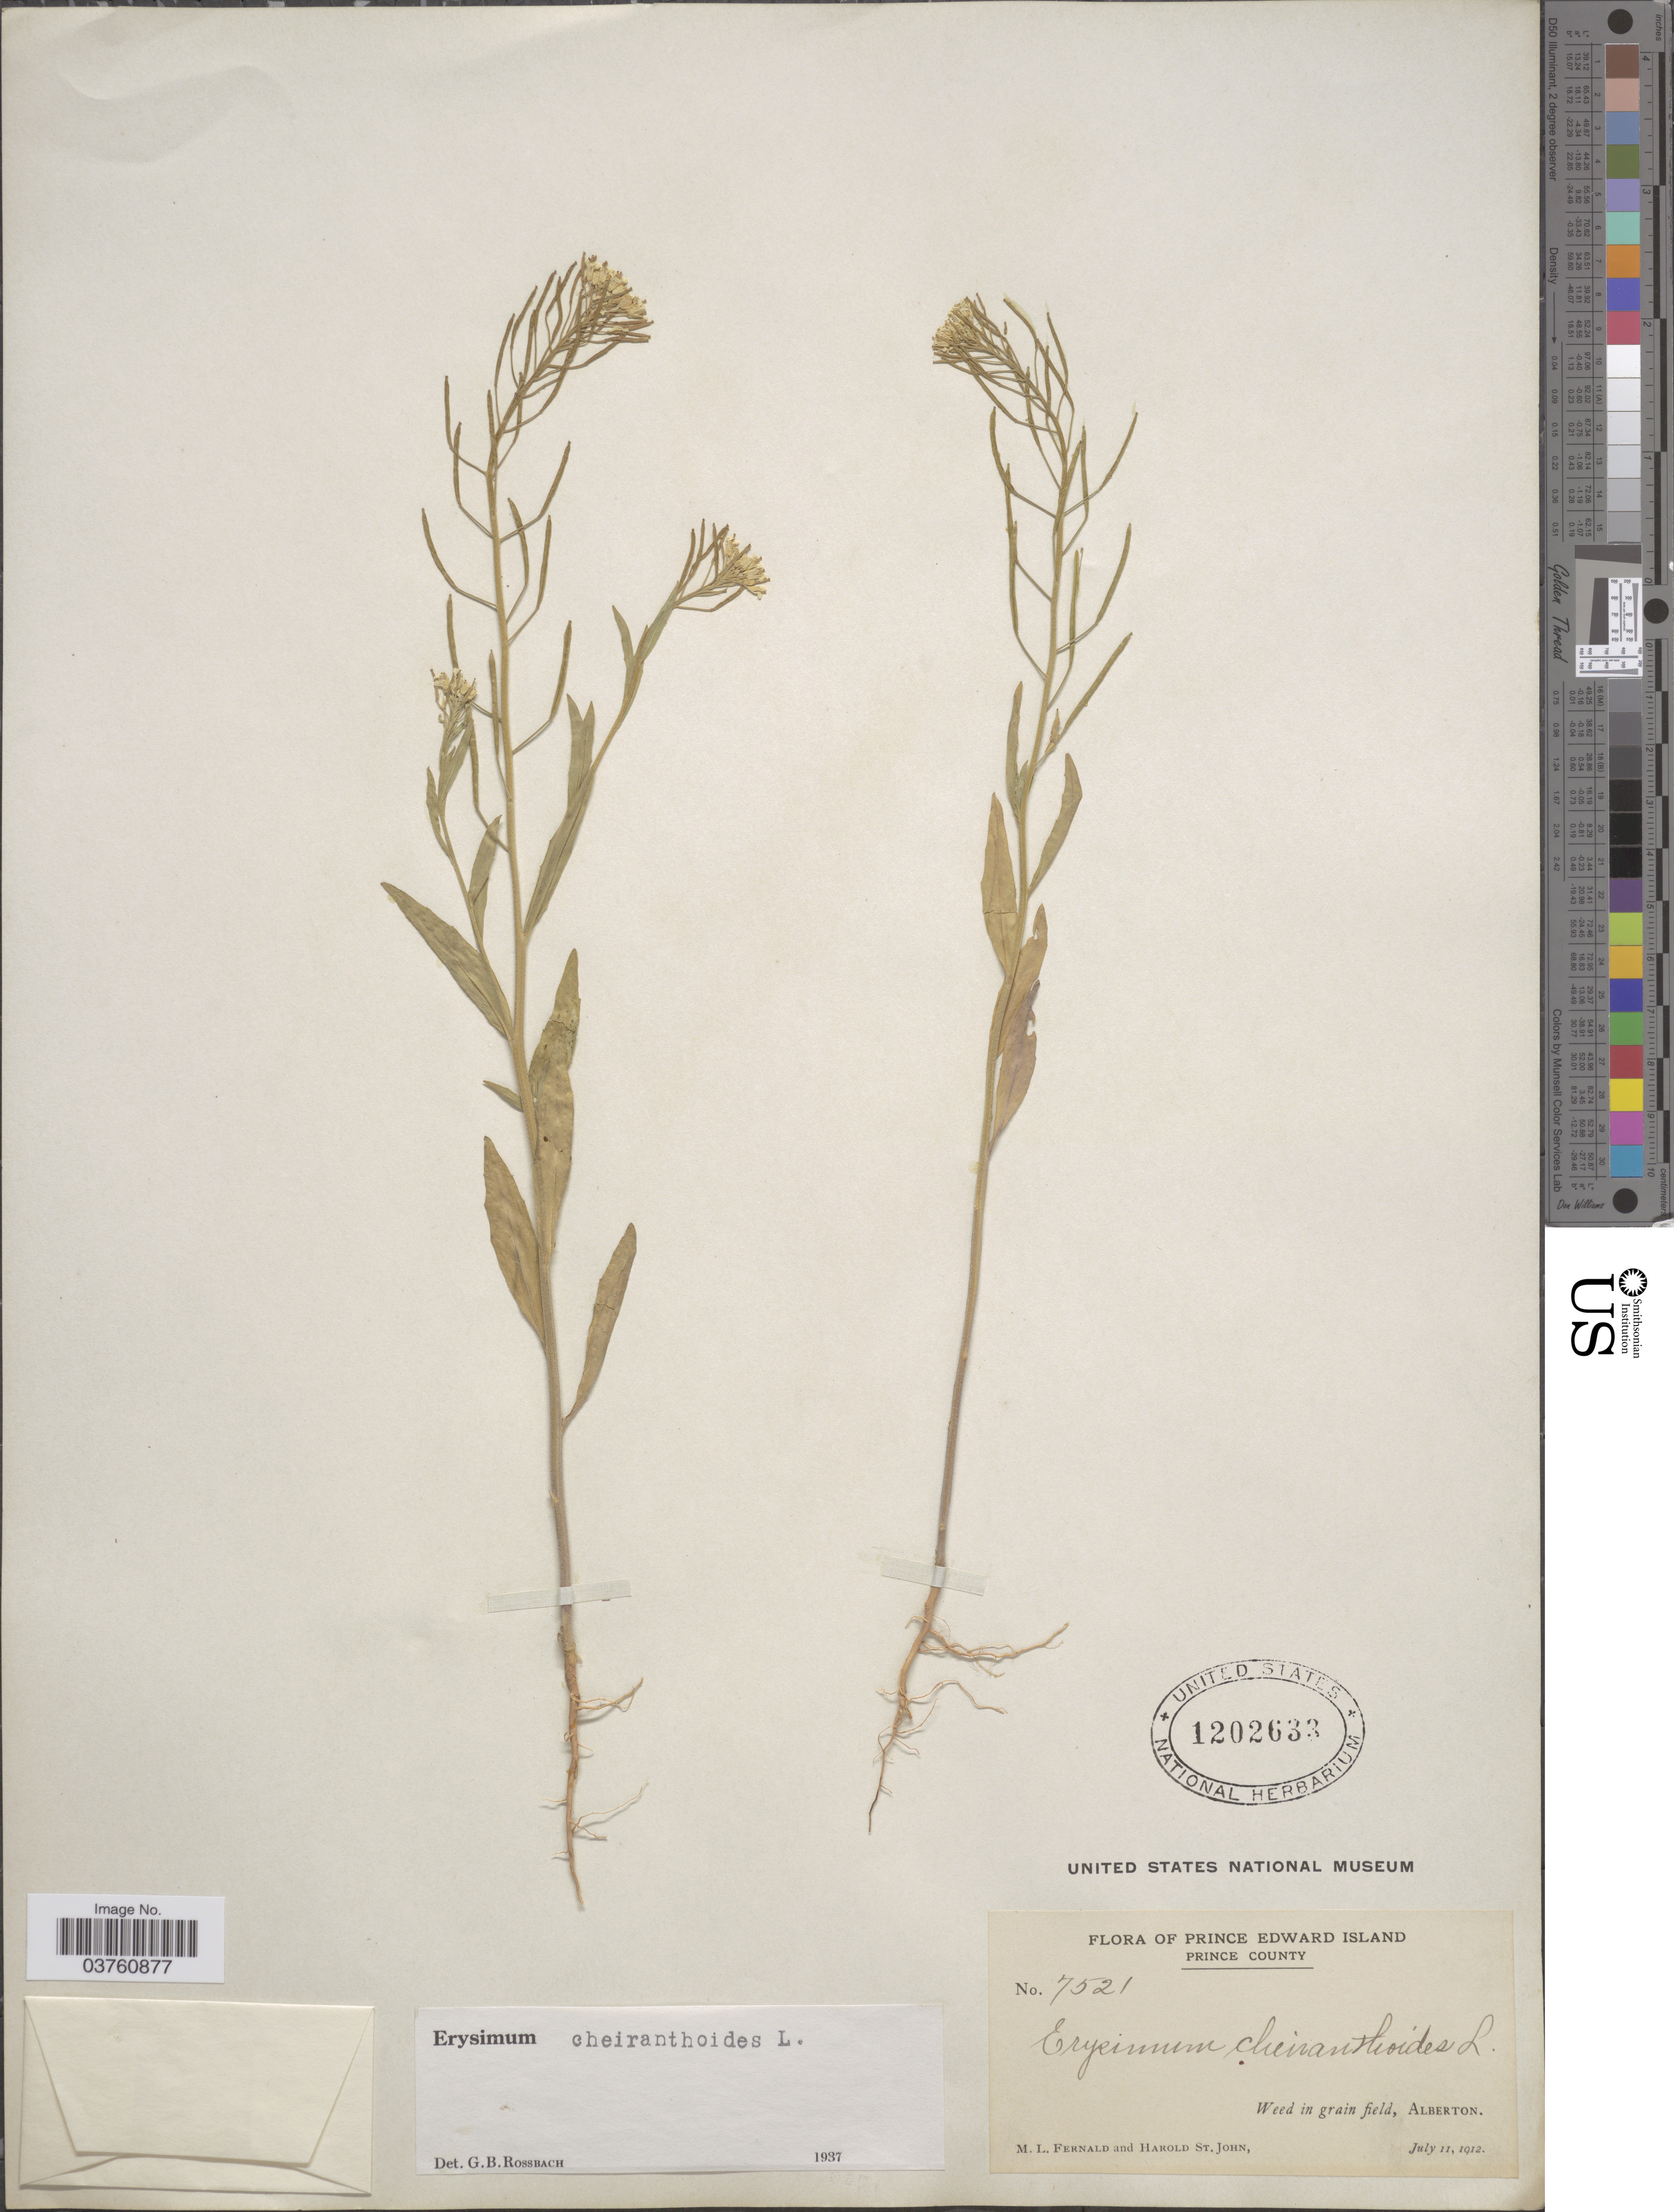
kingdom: Plantae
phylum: Tracheophyta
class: Magnoliopsida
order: Brassicales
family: Brassicaceae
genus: Erysimum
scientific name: Erysimum cheiranthoides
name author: L.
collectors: M. L. Fernald & H. St. John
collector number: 7521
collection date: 1912-07-11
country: Canada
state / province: Prince Edward Island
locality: Prince County. Weed in grain field, Alberton.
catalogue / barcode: US 1202633